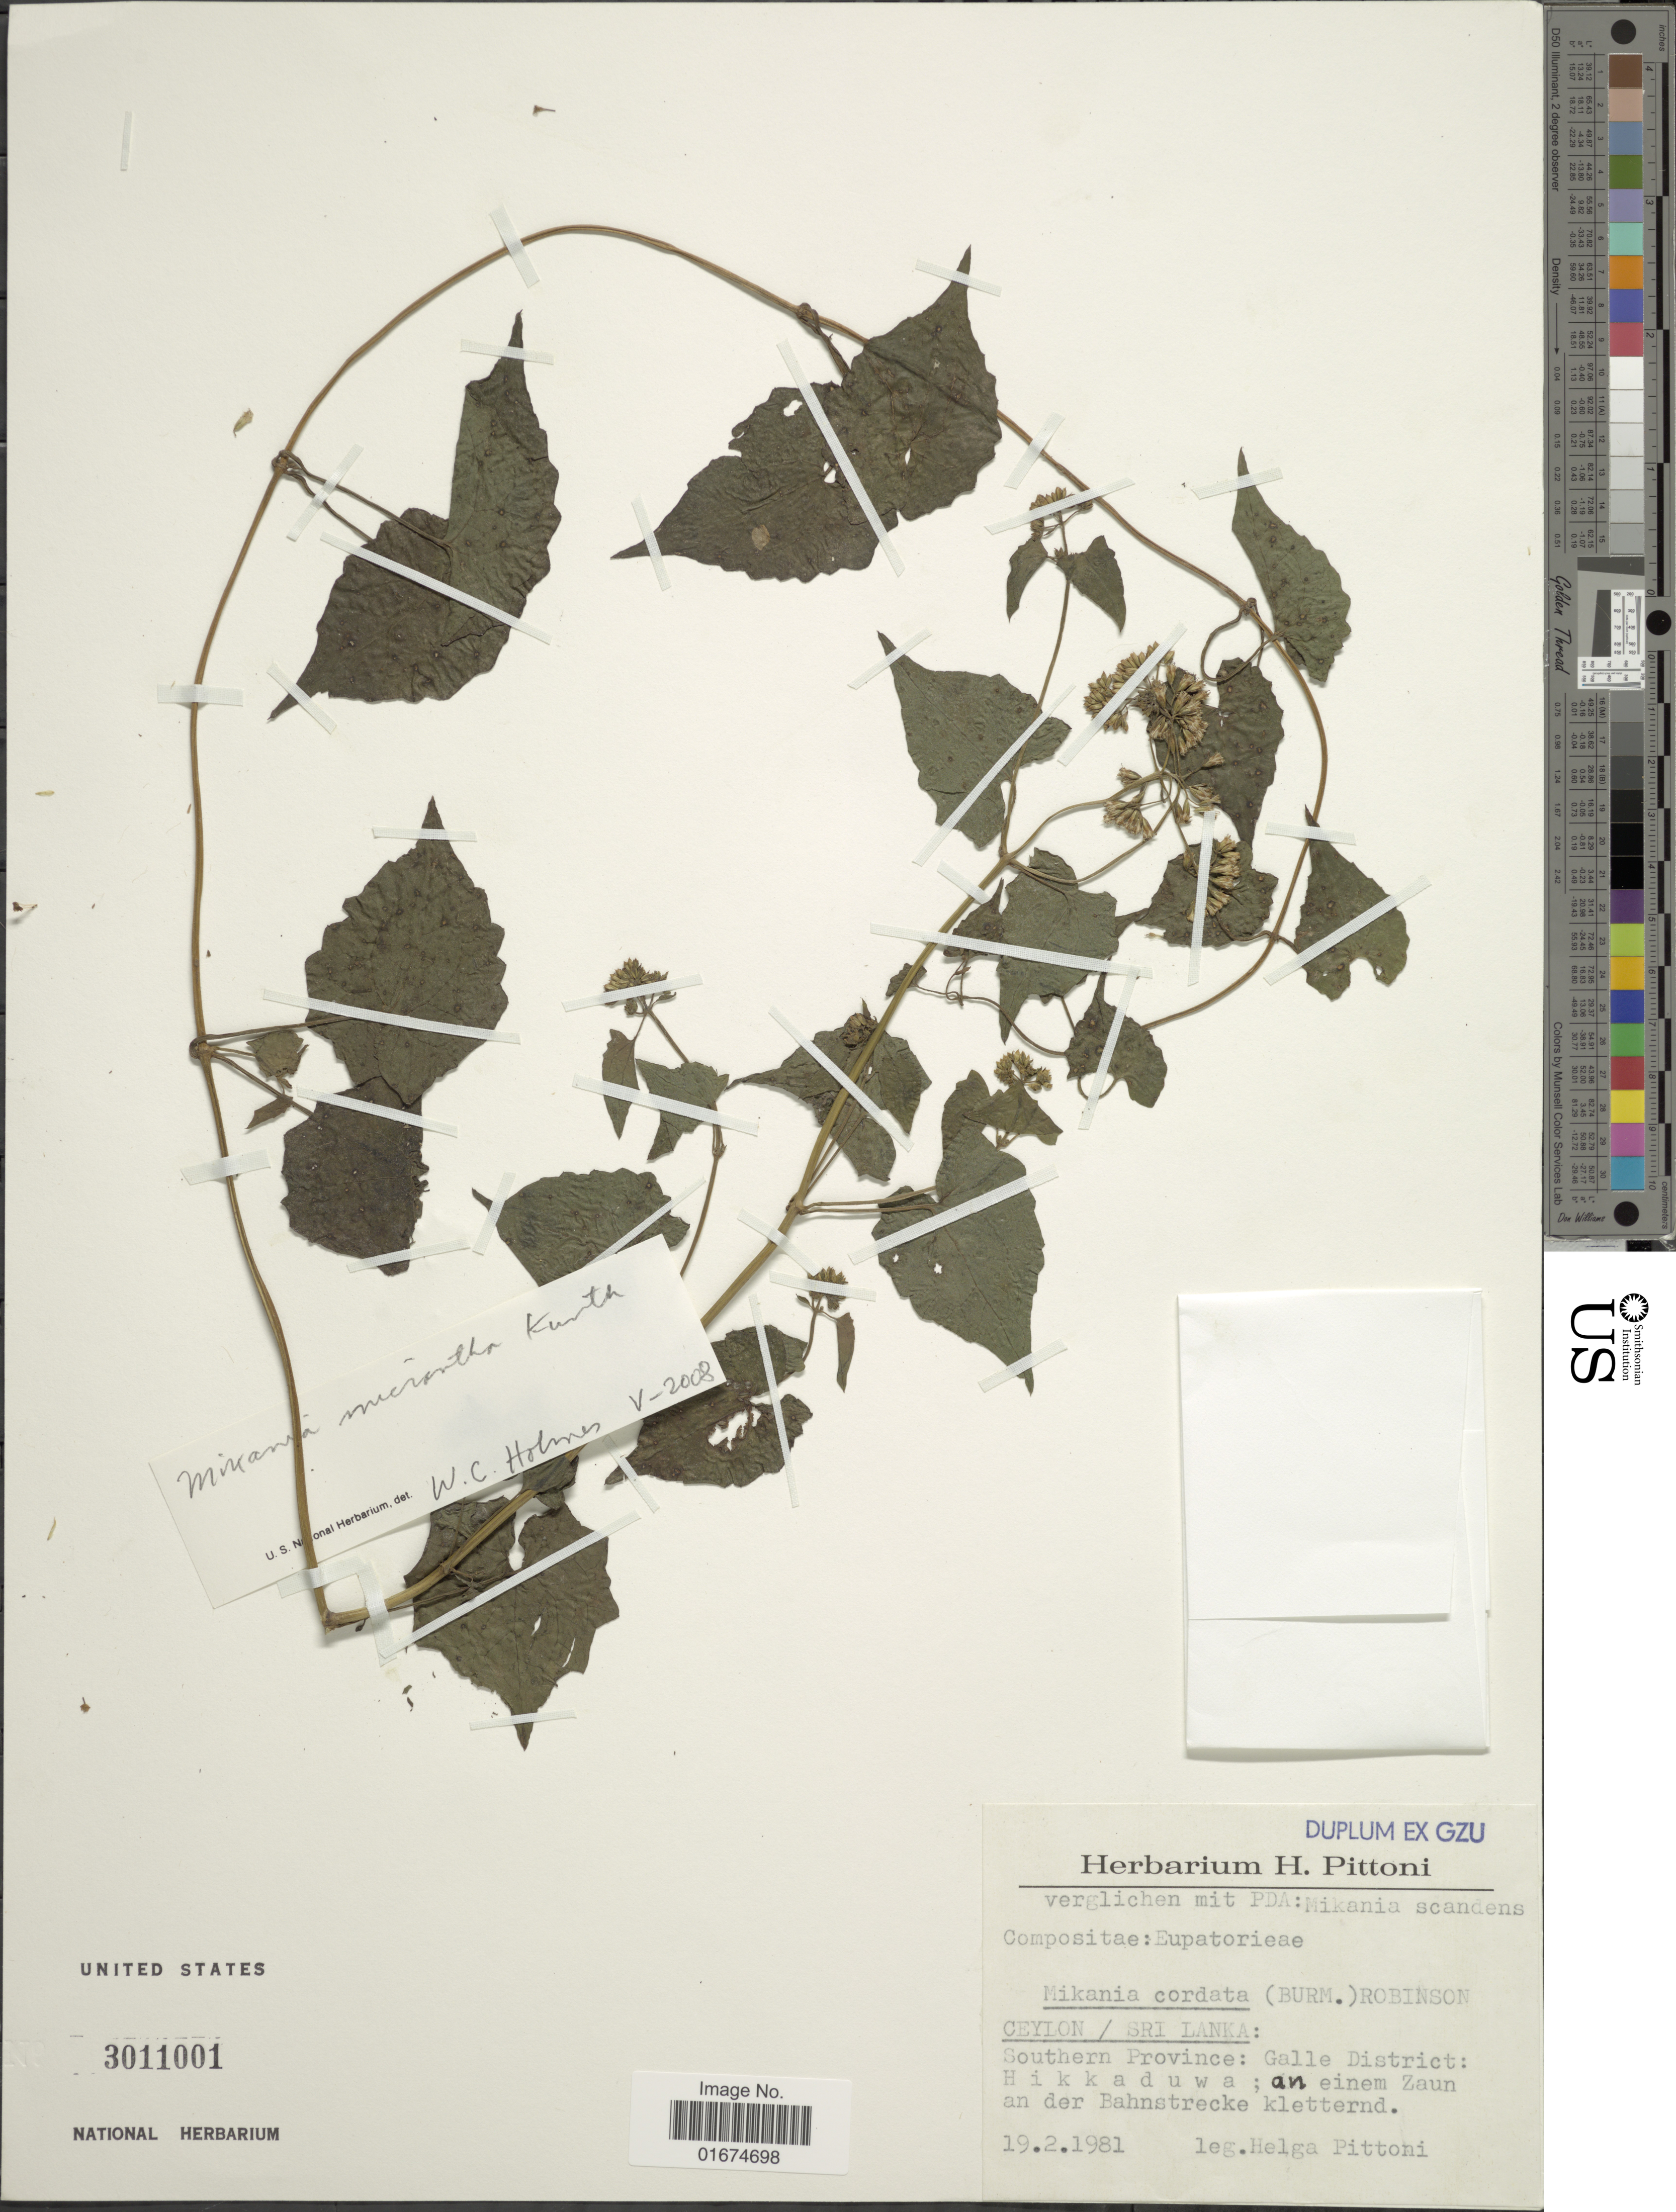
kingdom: Plantae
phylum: Tracheophyta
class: Magnoliopsida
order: Asterales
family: Asteraceae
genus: Mikania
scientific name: Mikania micrantha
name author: Kunth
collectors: H. Pittoni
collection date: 1981-02-19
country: Sri Lanka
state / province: Southern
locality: Ceylon: Galle District: Hikkaduwa; an einem Zaun an der Bahnstrecke kletternd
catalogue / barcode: US 3011001